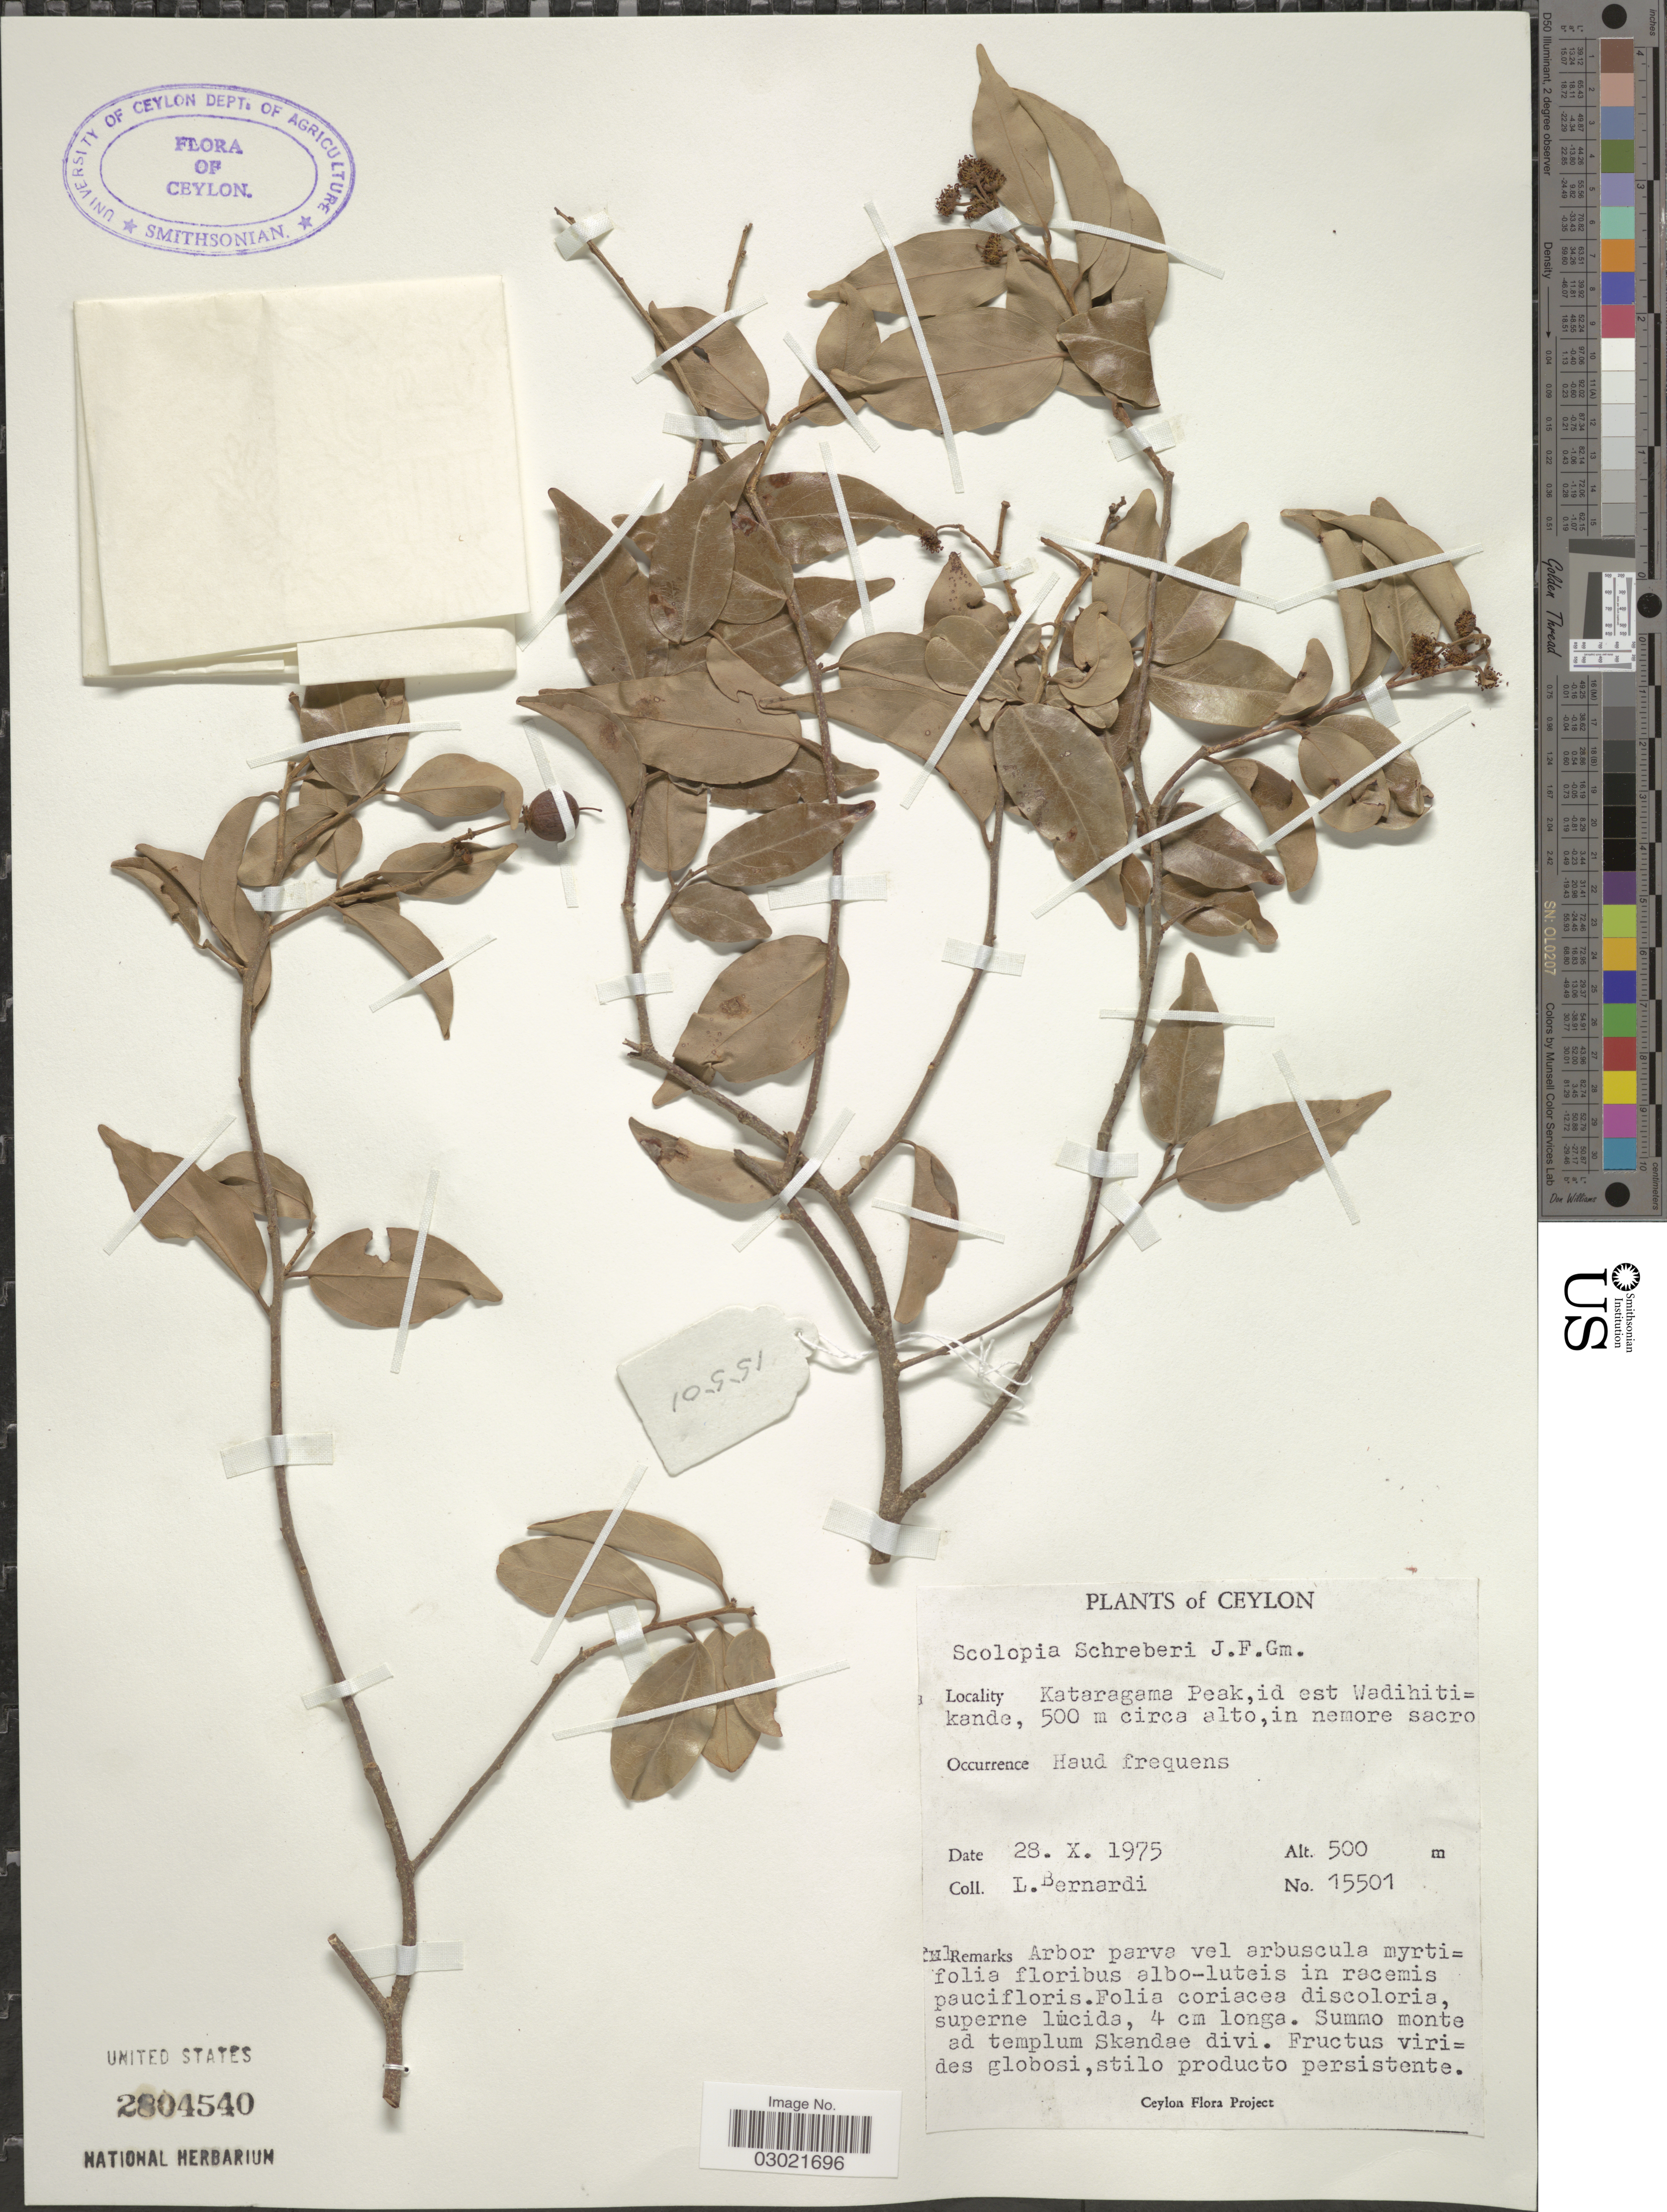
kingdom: Plantae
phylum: Tracheophyta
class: Magnoliopsida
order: Malpighiales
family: Salicaceae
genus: Scolopia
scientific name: Scolopia pusilla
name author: (Gaertn.) Willd.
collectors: L. Bernardi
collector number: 15501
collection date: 1975-10-28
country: Sri Lanka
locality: Ceylon. Kataragama Peak, id est Wadihitikande, 500 m circa alto, innemore sacro.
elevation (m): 500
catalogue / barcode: US 2804540